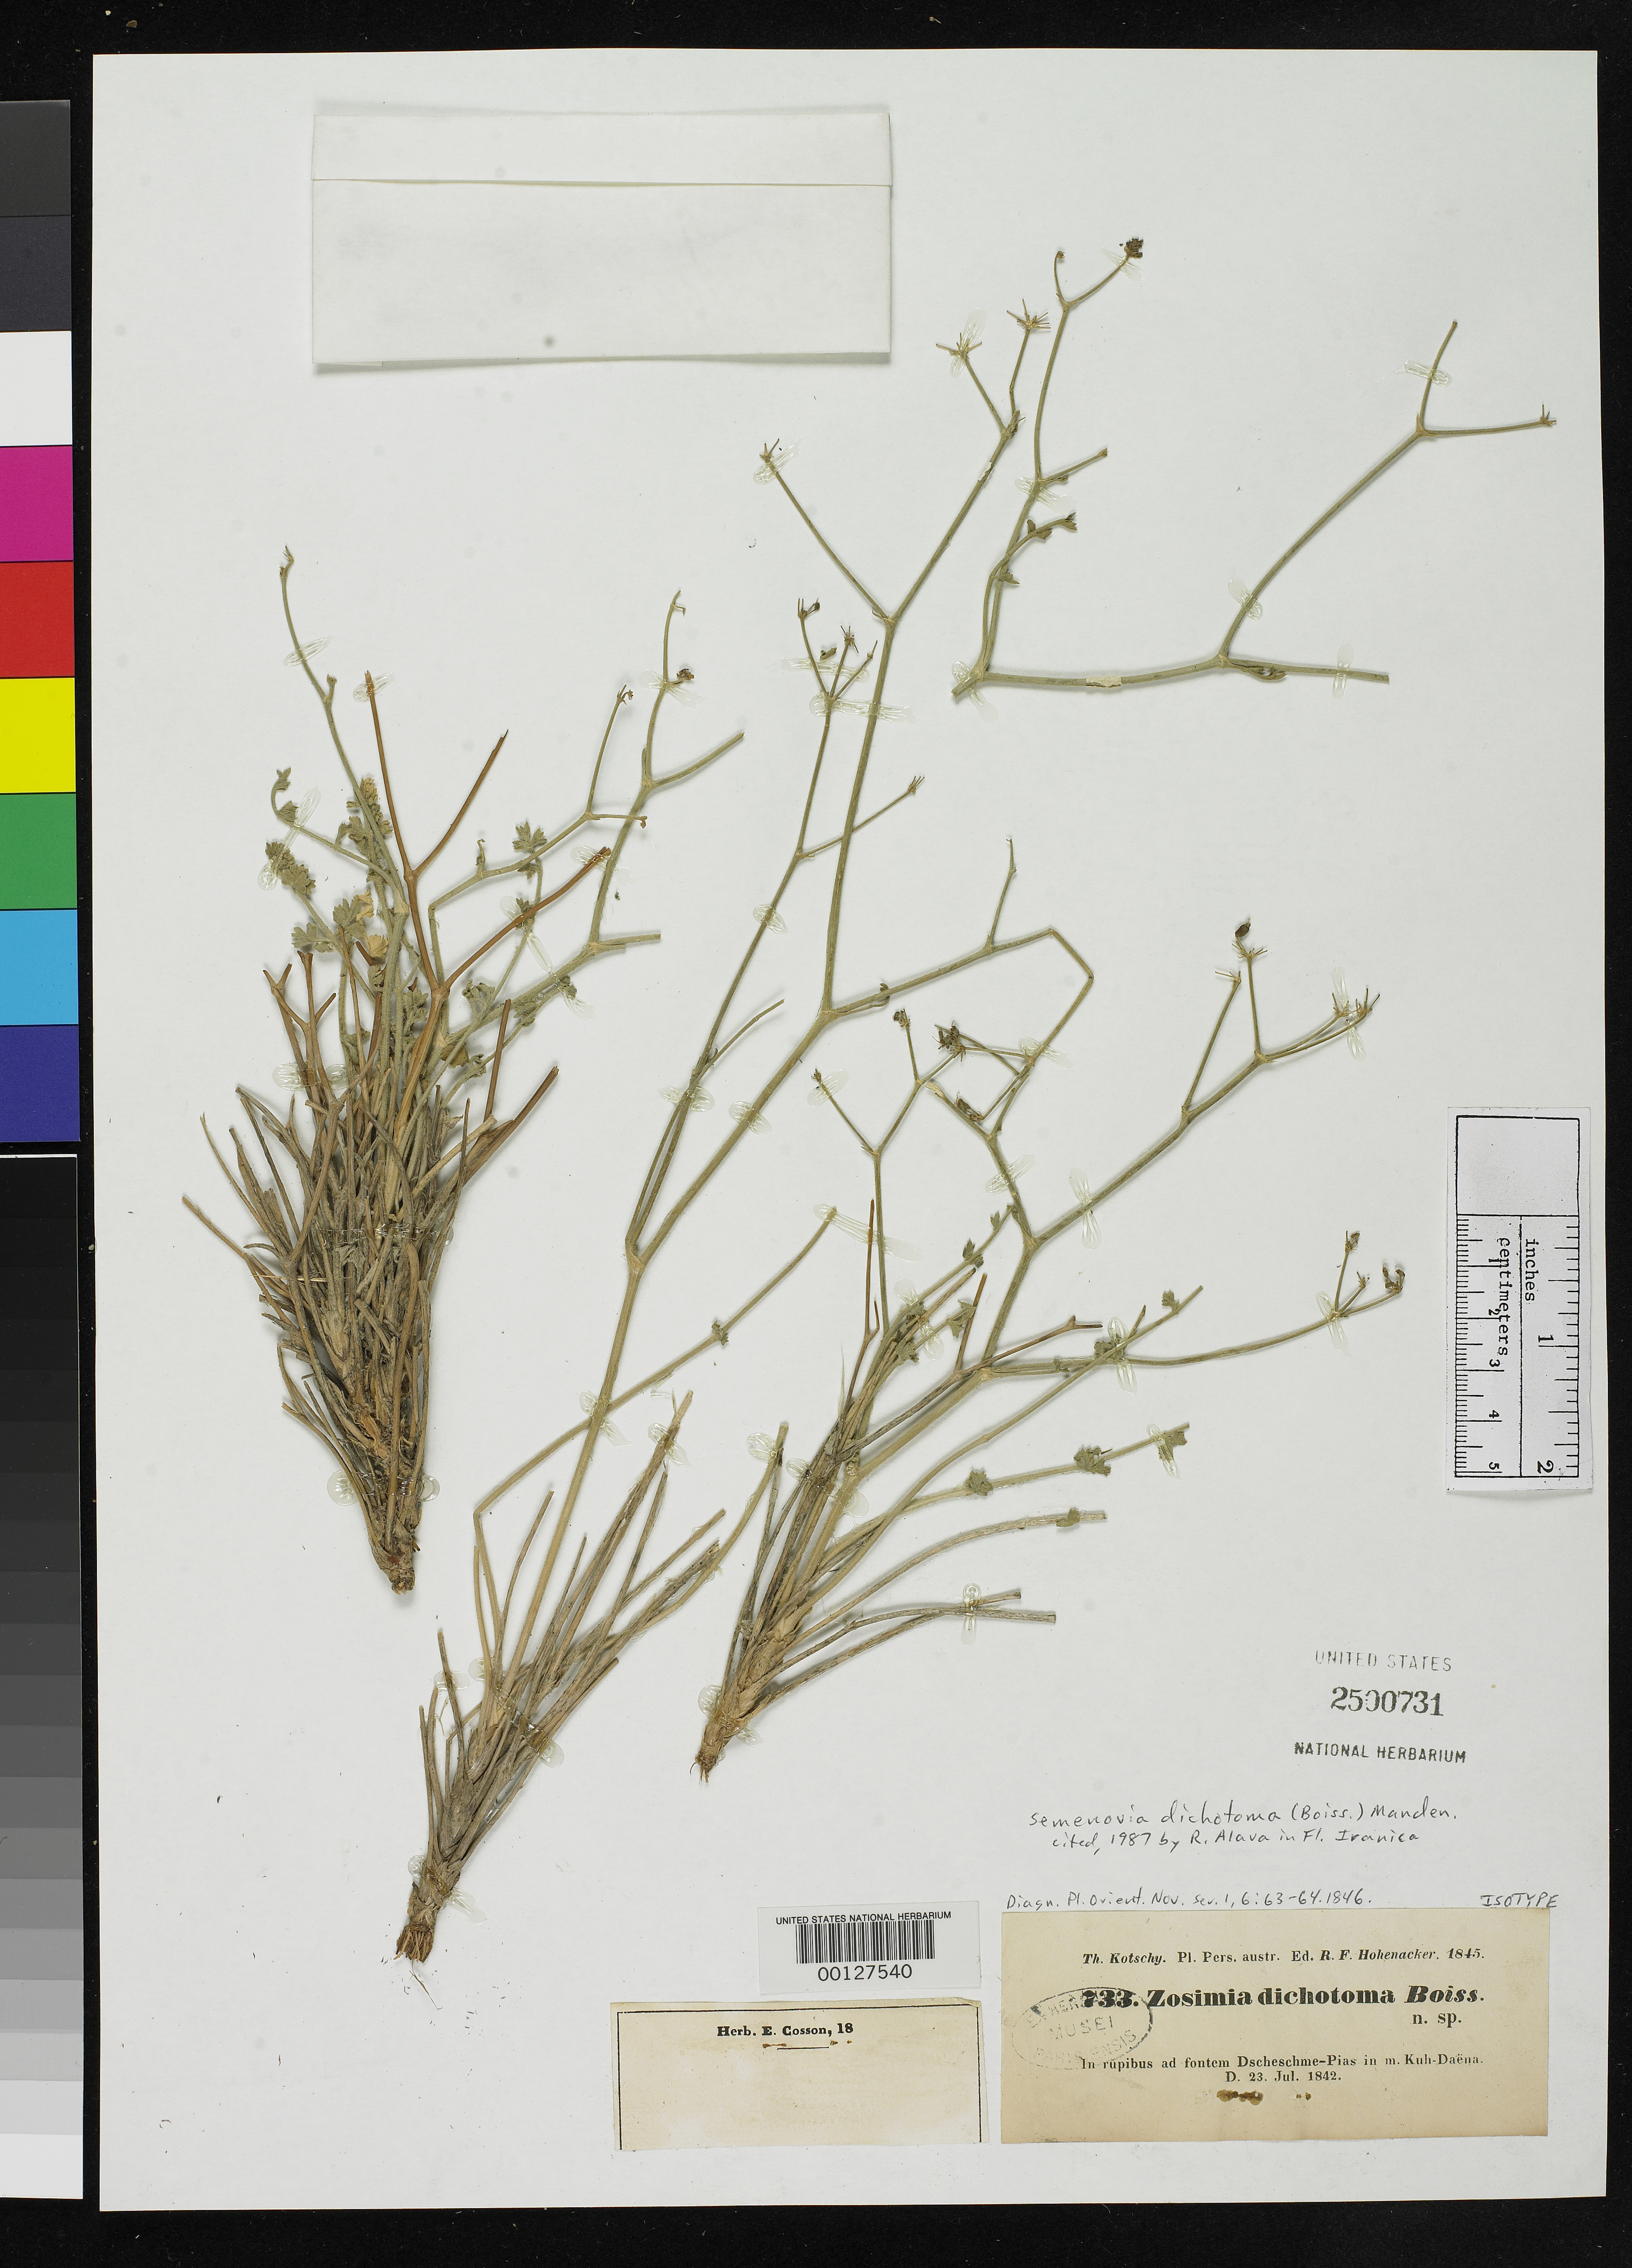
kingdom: Plantae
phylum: Tracheophyta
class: Magnoliopsida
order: Apiales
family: Apiaceae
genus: Zosima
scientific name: Zosima dichotoma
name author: Boiss.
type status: Isotype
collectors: K. G. Kotschy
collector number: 733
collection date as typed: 23 Jul 1842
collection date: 1842-07-23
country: Iran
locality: Rupibus ad Fontem dscheschme-pias in Mount Kuh-daena.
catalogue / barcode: US 2500731